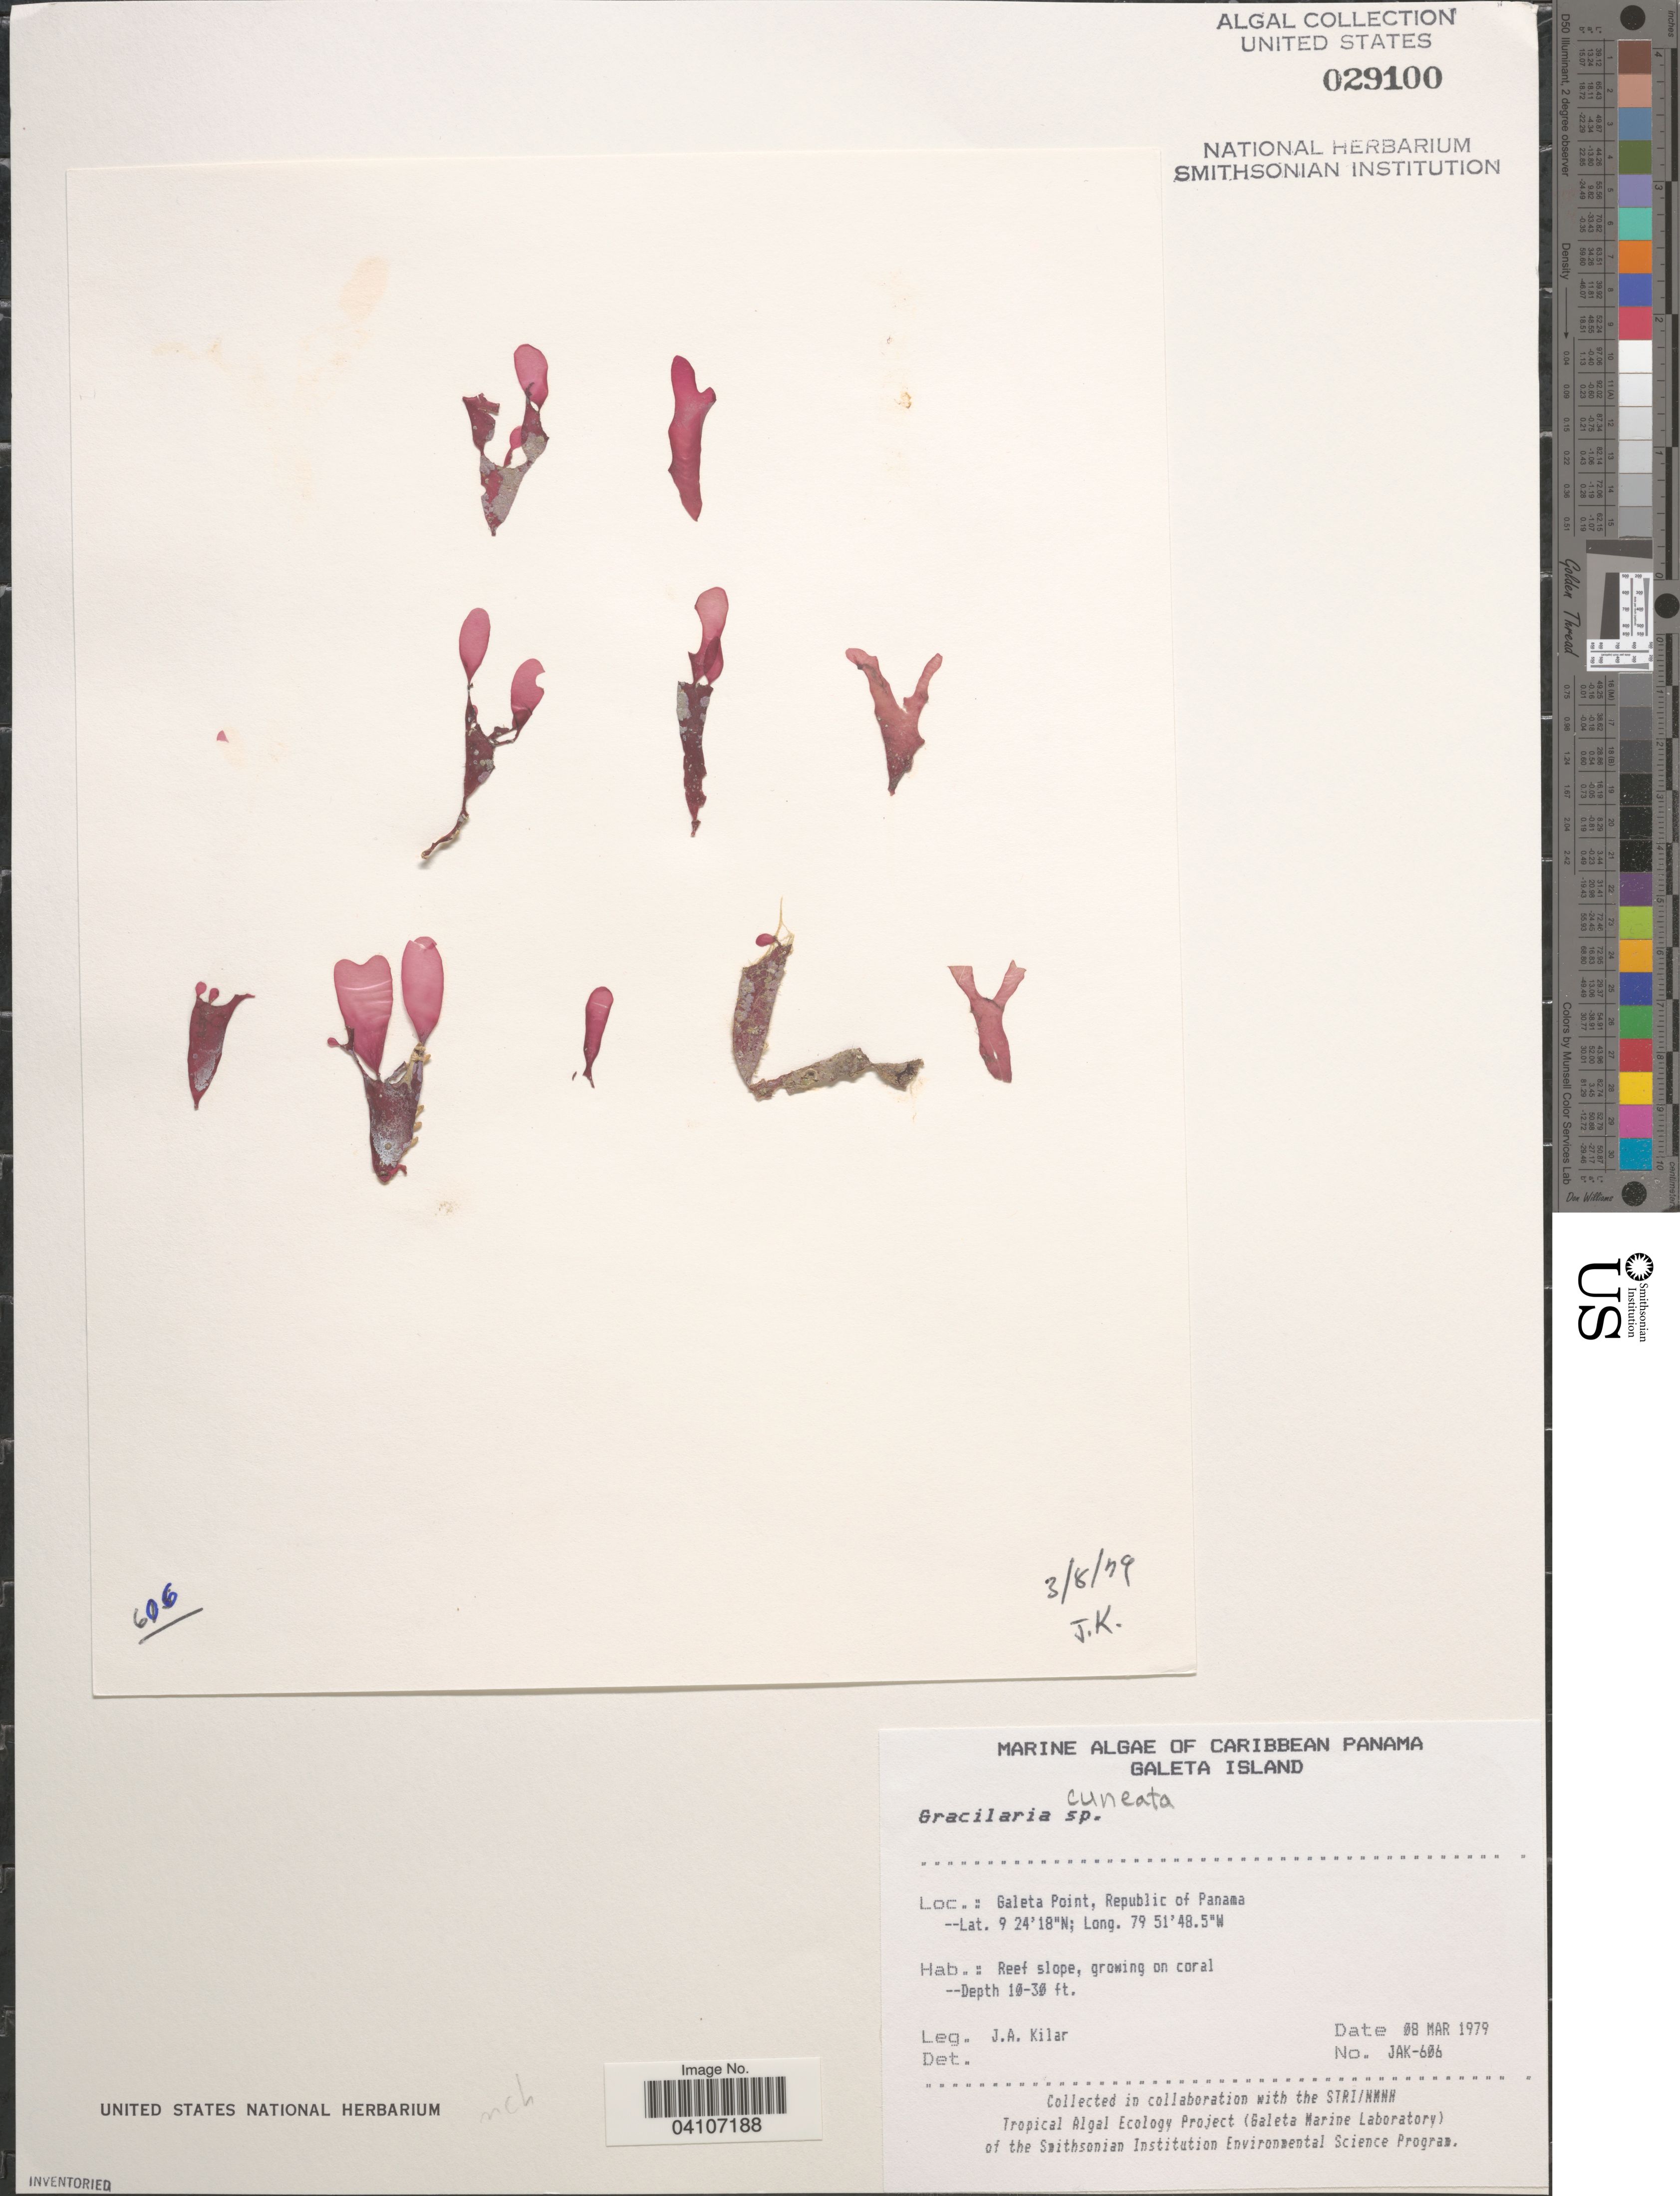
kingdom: Plantae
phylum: Rhodophyta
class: Florideophyceae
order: Gracilariales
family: Gracilariaceae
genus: Gracilaria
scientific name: Gracilaria cuneata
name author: Aresch.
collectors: J. A. Kilar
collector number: JAK-606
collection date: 1979-03-08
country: Panama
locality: Caribbean Panama. Galeta Island. Galeta Point, Republic of Panama.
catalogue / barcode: US 29100